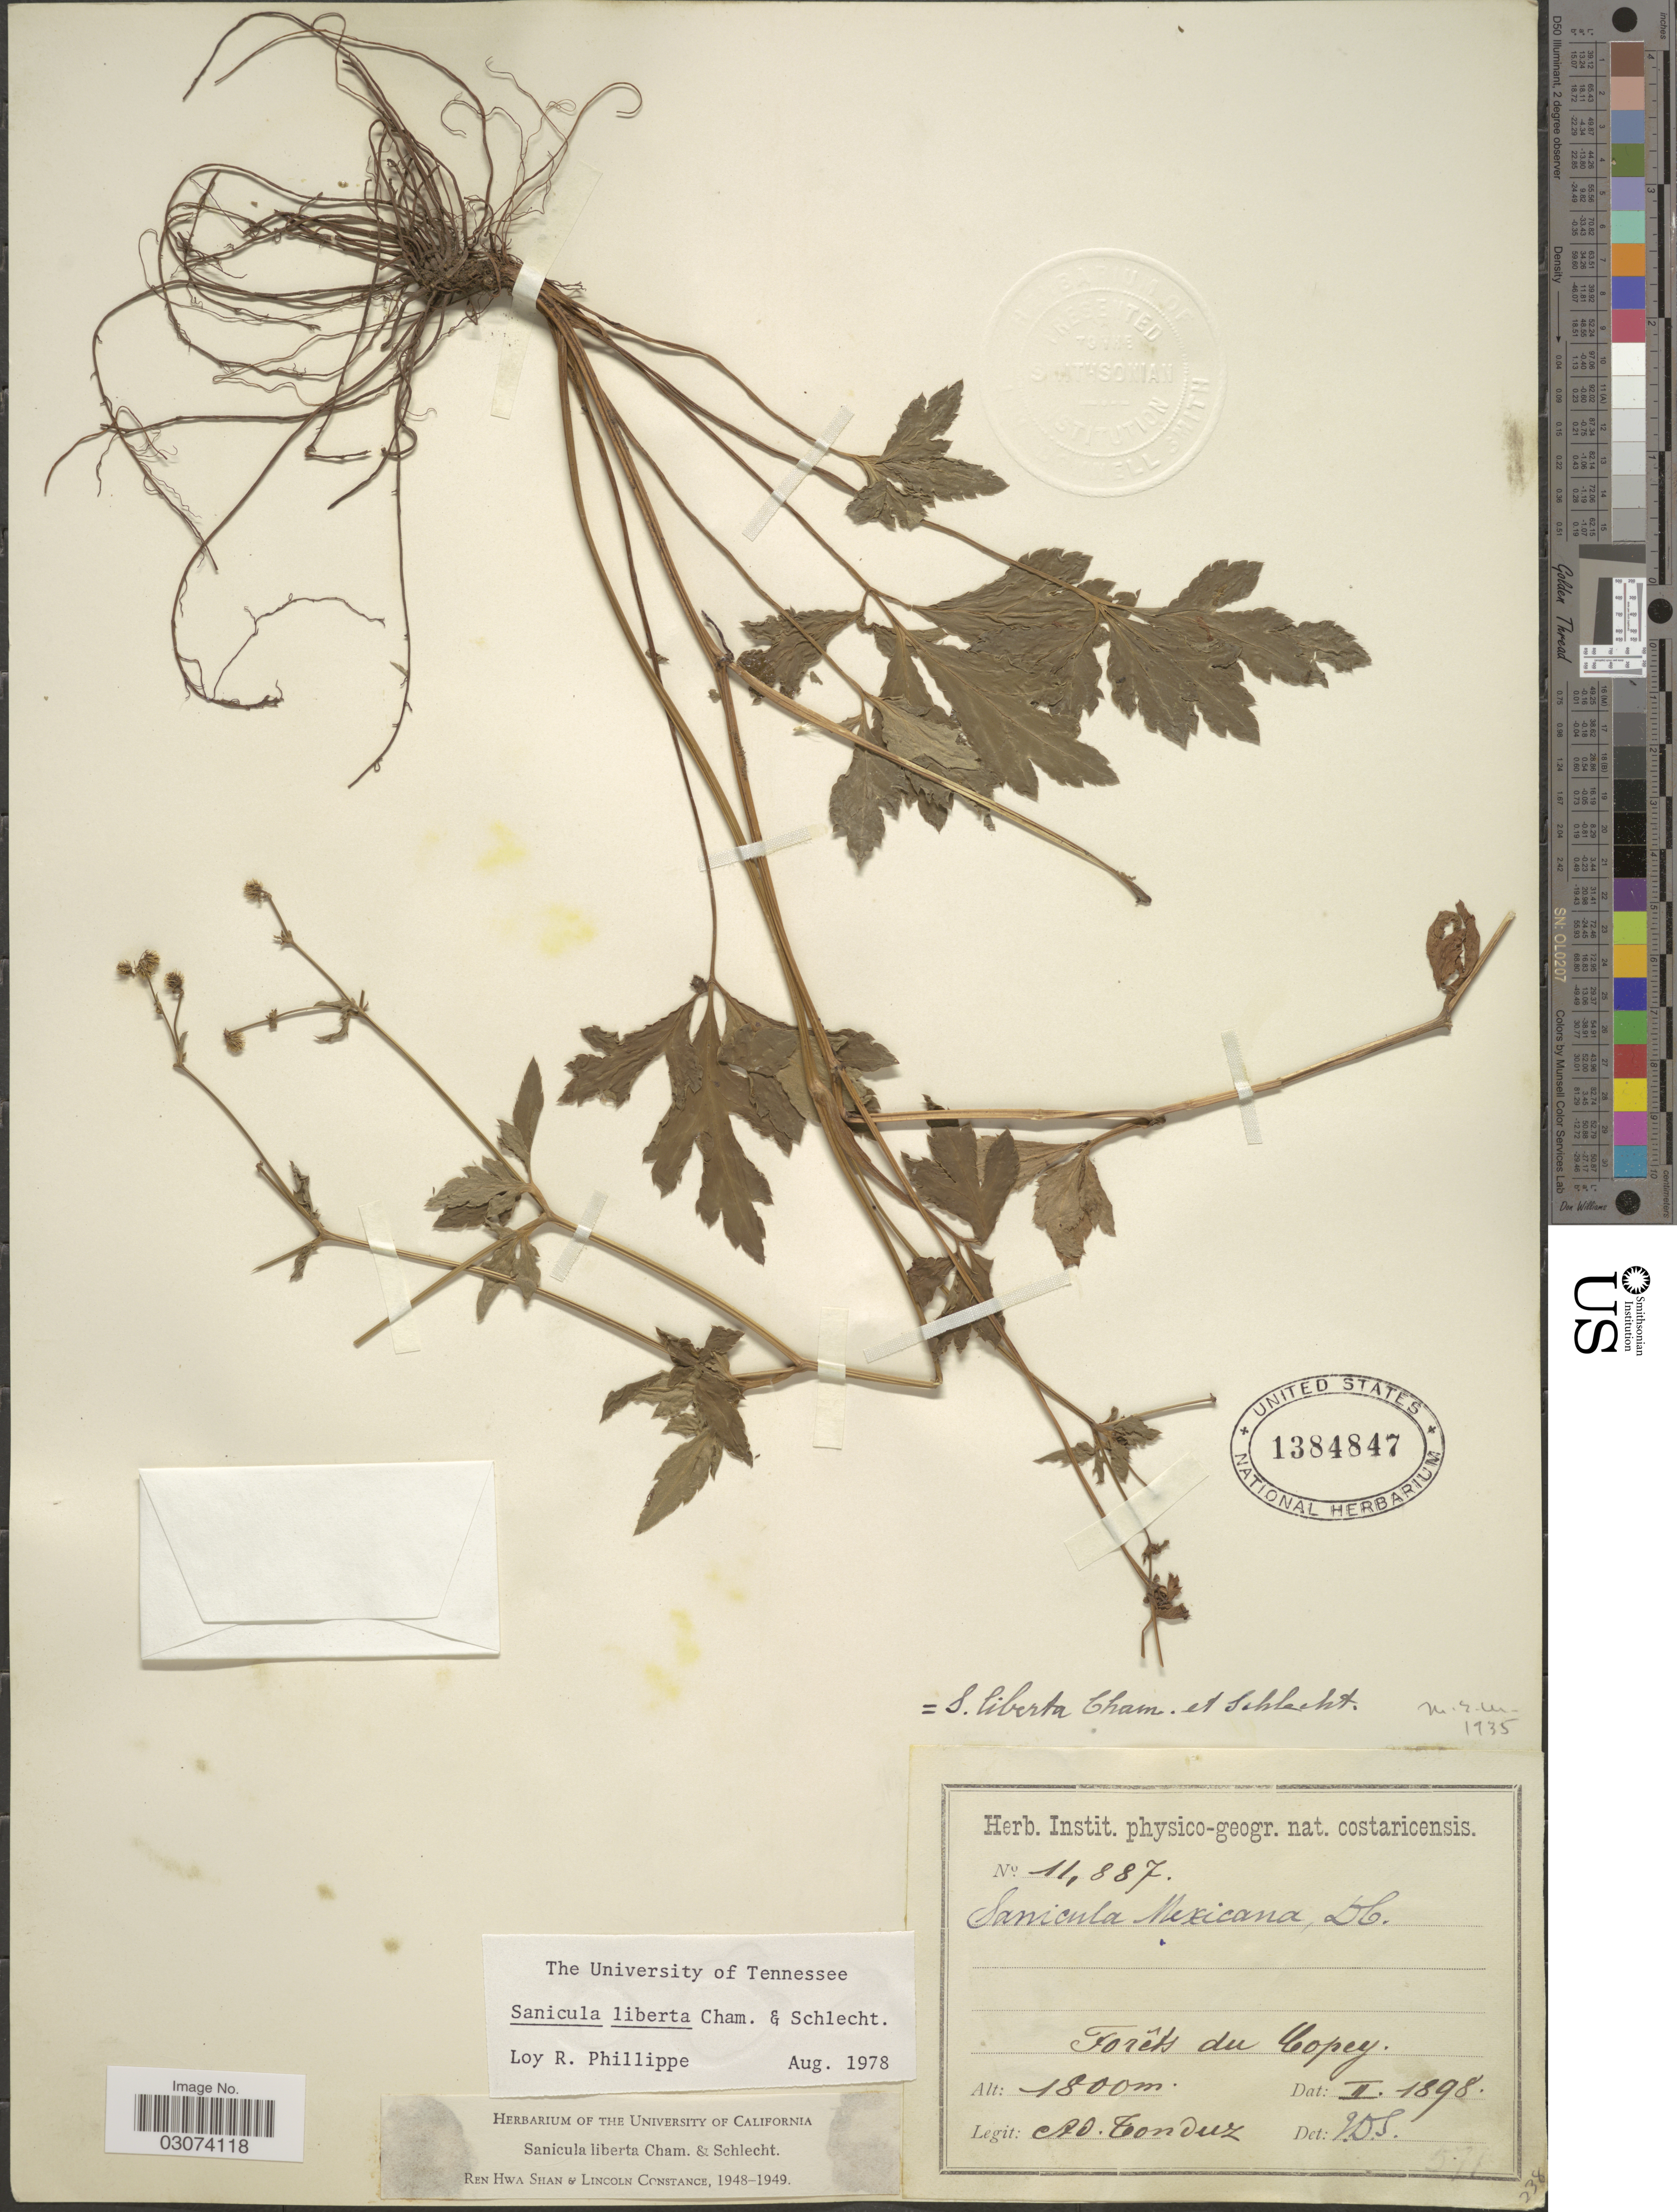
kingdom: Plantae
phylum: Tracheophyta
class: Magnoliopsida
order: Apiales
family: Apiaceae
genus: Sanicula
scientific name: Sanicula liberta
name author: Cham. & Schltdl.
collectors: A. Tonduz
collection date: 1898-02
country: Costa Rica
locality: Forêts du Copey.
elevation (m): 1800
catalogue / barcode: US 1384847